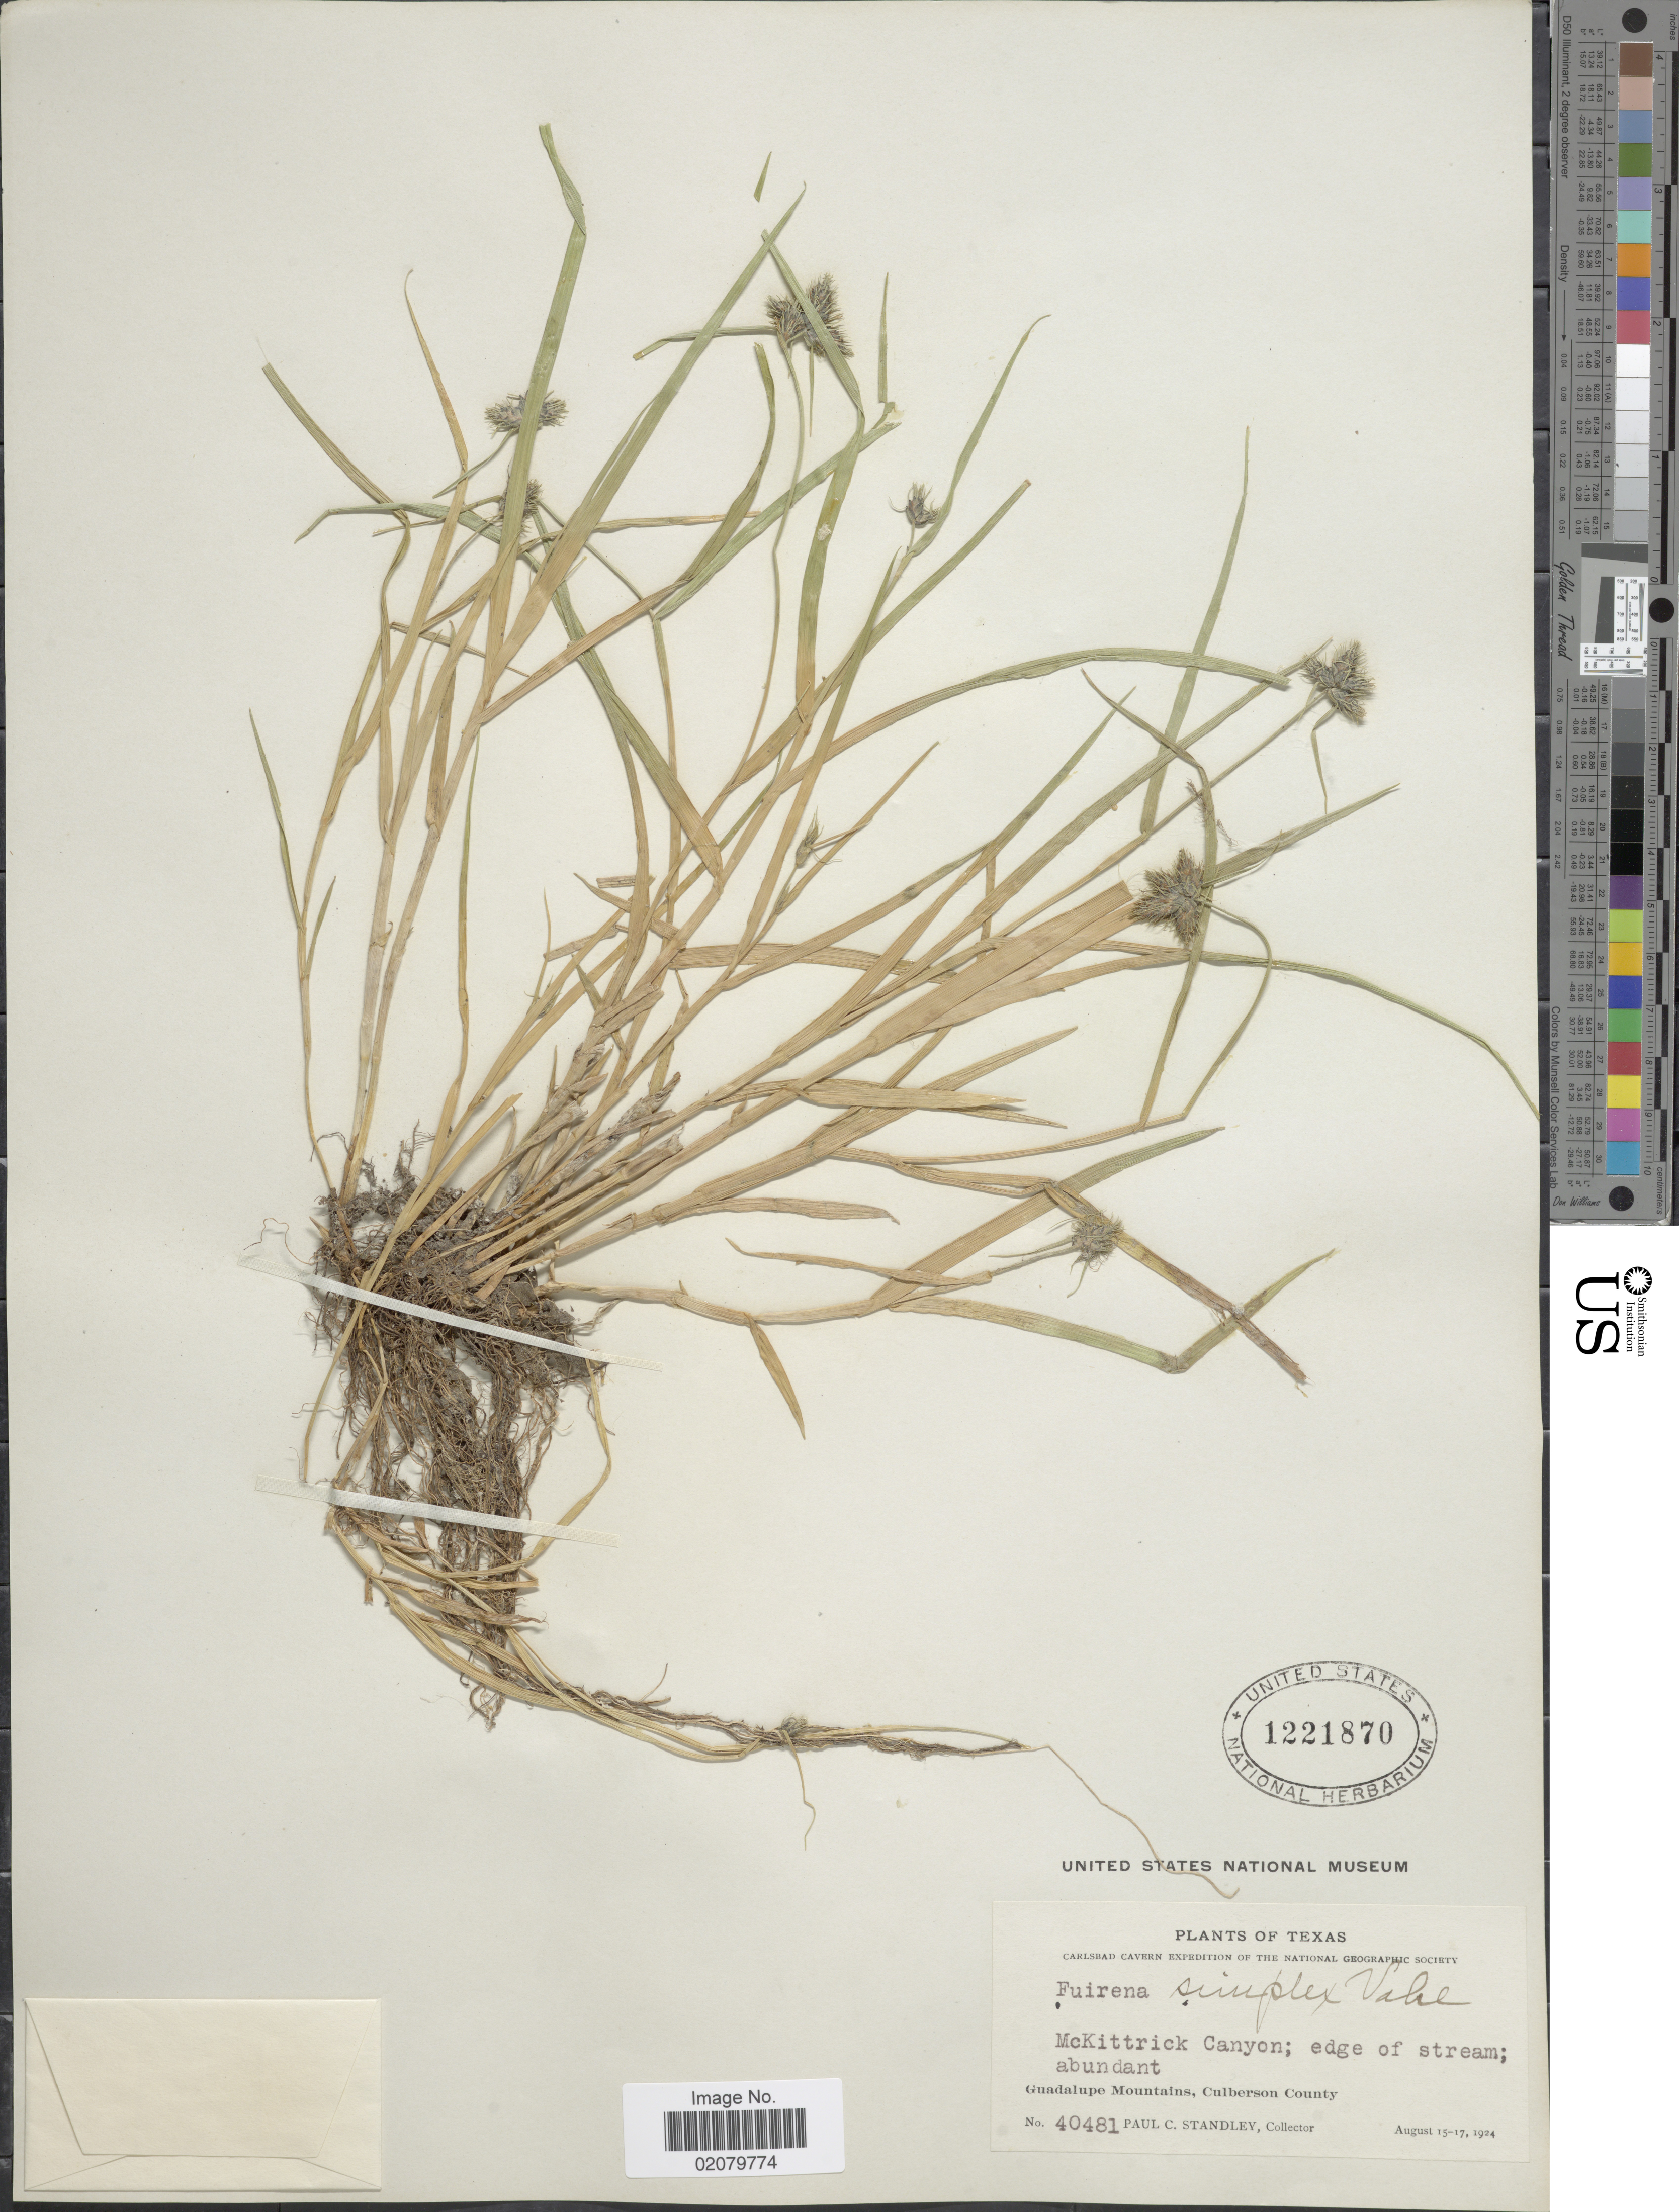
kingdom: Plantae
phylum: Tracheophyta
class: Liliopsida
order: Poales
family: Cyperaceae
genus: Fuirena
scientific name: Fuirena simplex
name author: Vahl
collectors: P. C. Standley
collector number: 40481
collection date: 1924-08-15/1924-08-17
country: United States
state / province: Texas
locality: McKittrick Canyon, Guadalupe Mountains, Culberson County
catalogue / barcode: US 1221870